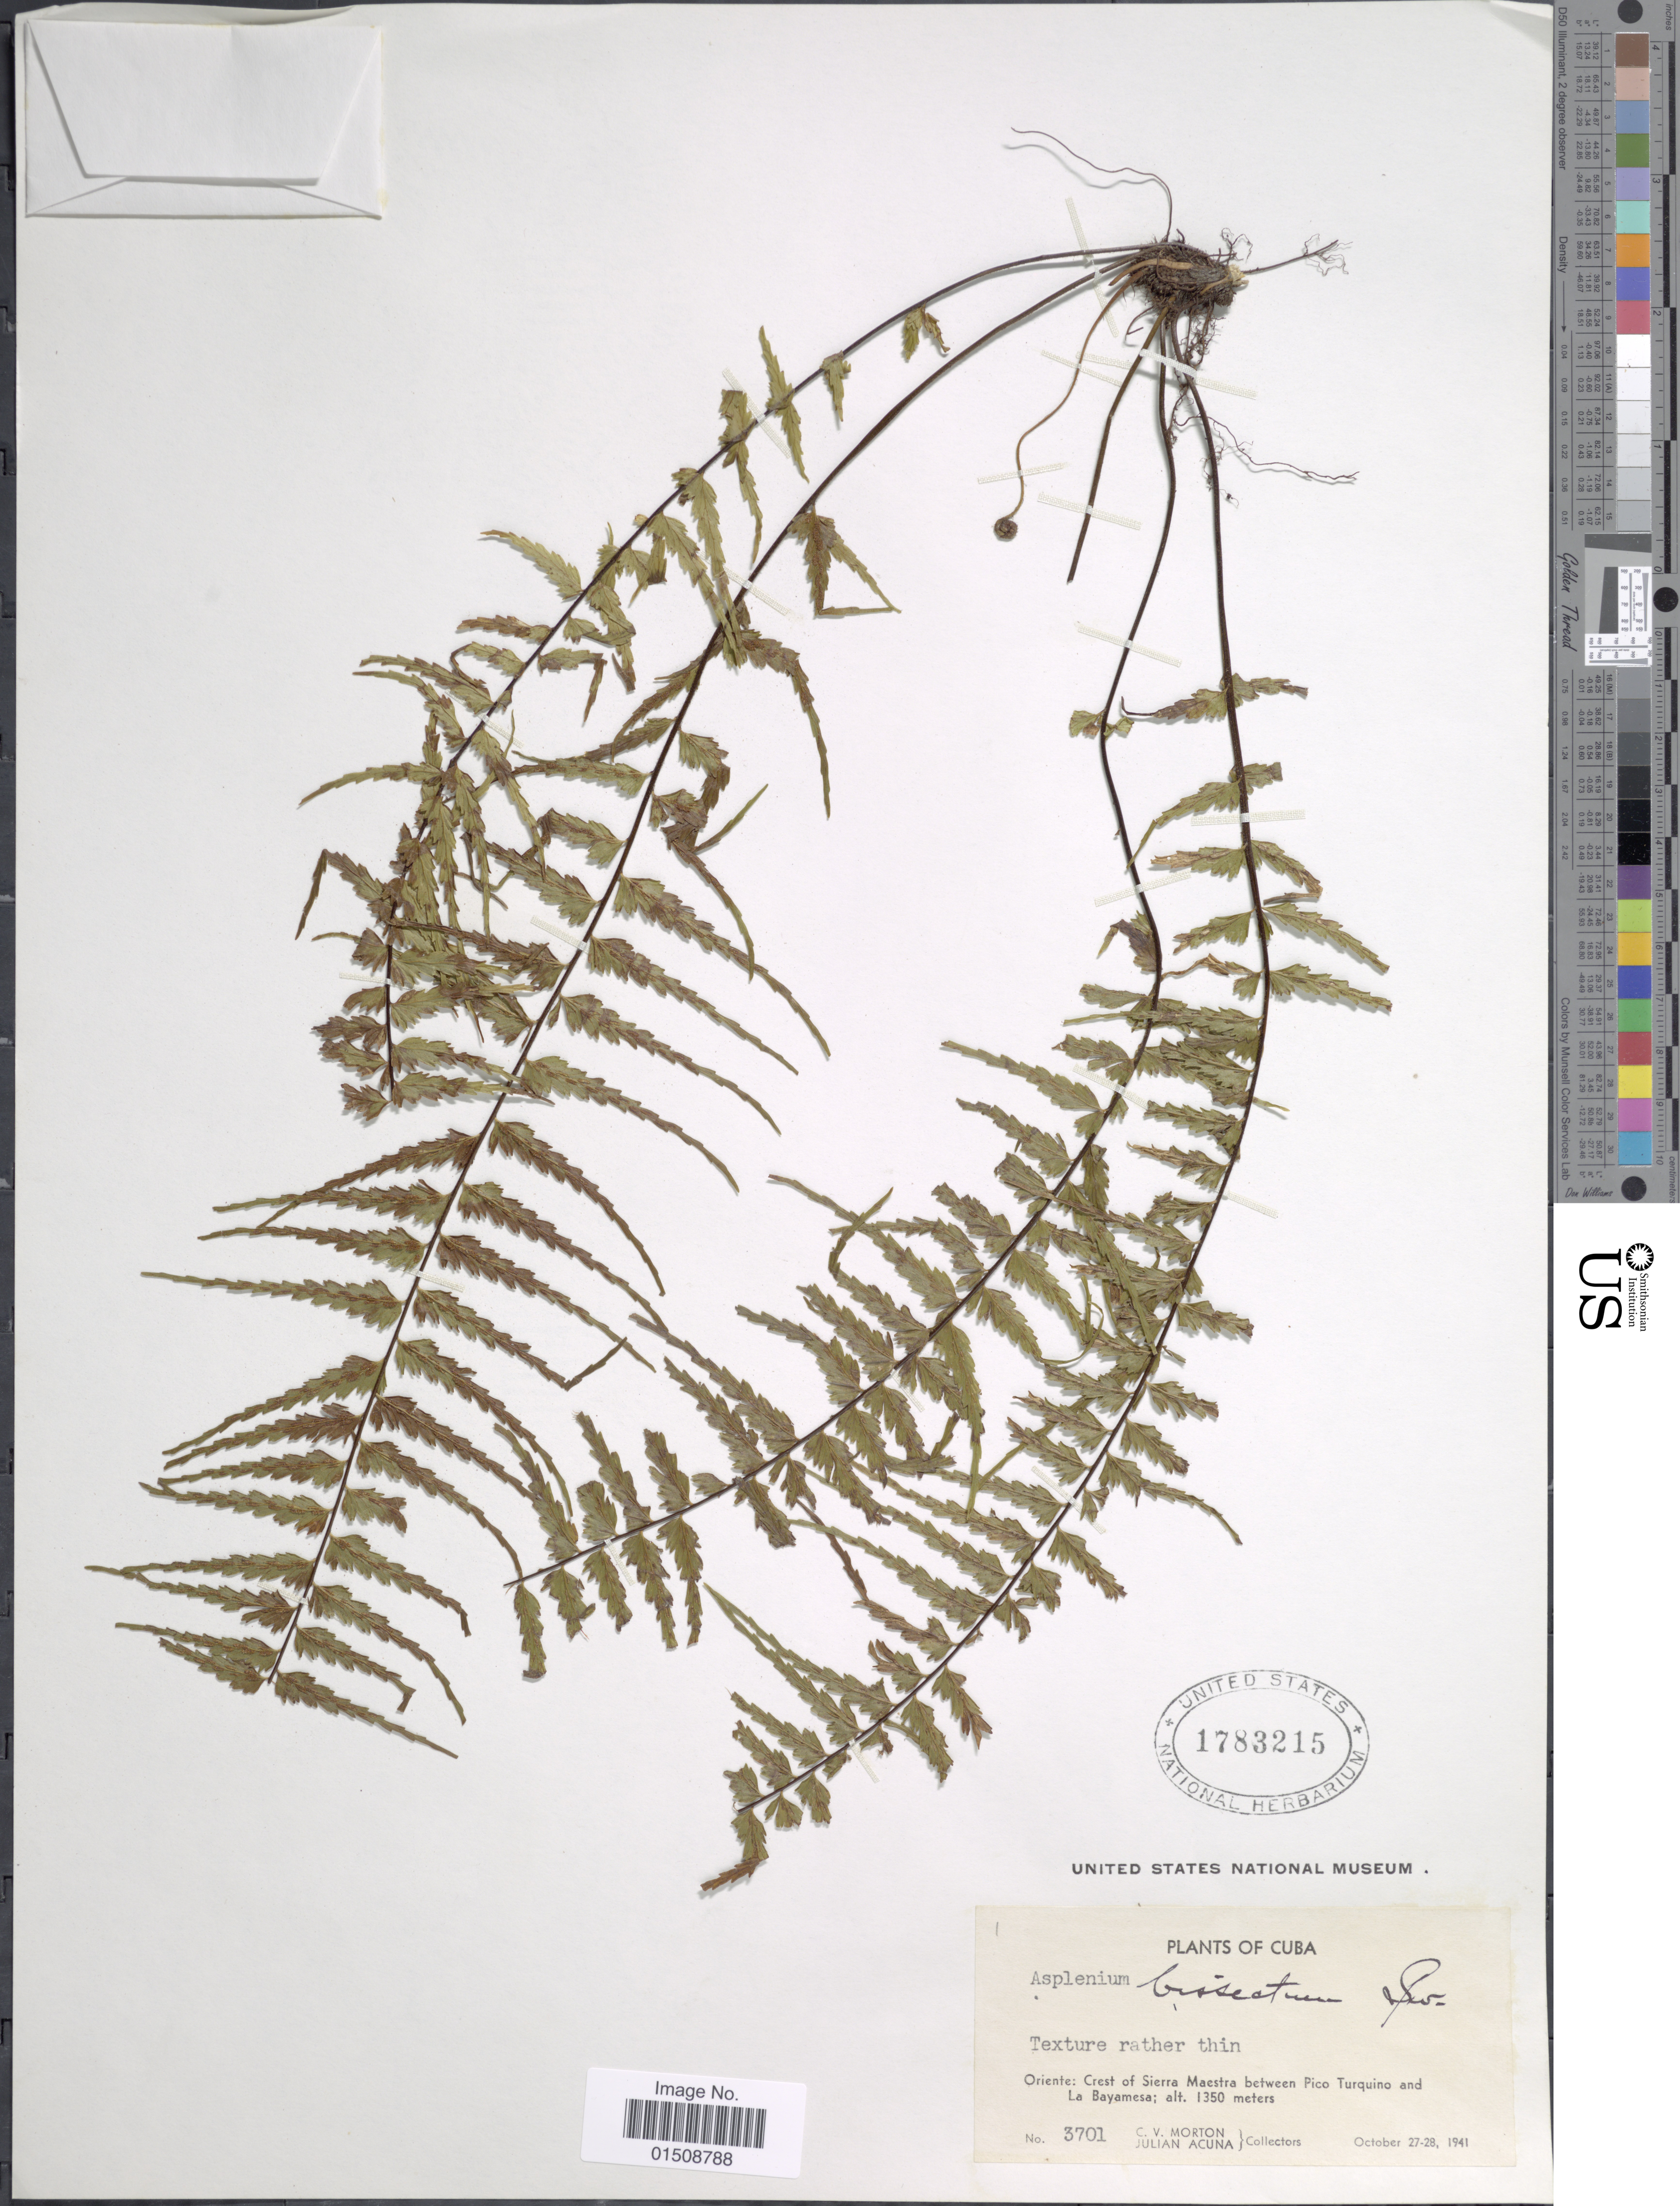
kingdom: Plantae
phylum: Tracheophyta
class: Polypodiopsida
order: Polypodiales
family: Aspleniaceae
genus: Asplenium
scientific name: Asplenium dissectum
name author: Sw.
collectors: C. V. Morton & J. B. Acuña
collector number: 3701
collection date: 1941-10-27/1941-10-28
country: Cuba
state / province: Oriente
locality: Oriente: Crest of Sierra Maestra between Pico Turquino and La Bayamesa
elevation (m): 1350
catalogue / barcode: US 1783215